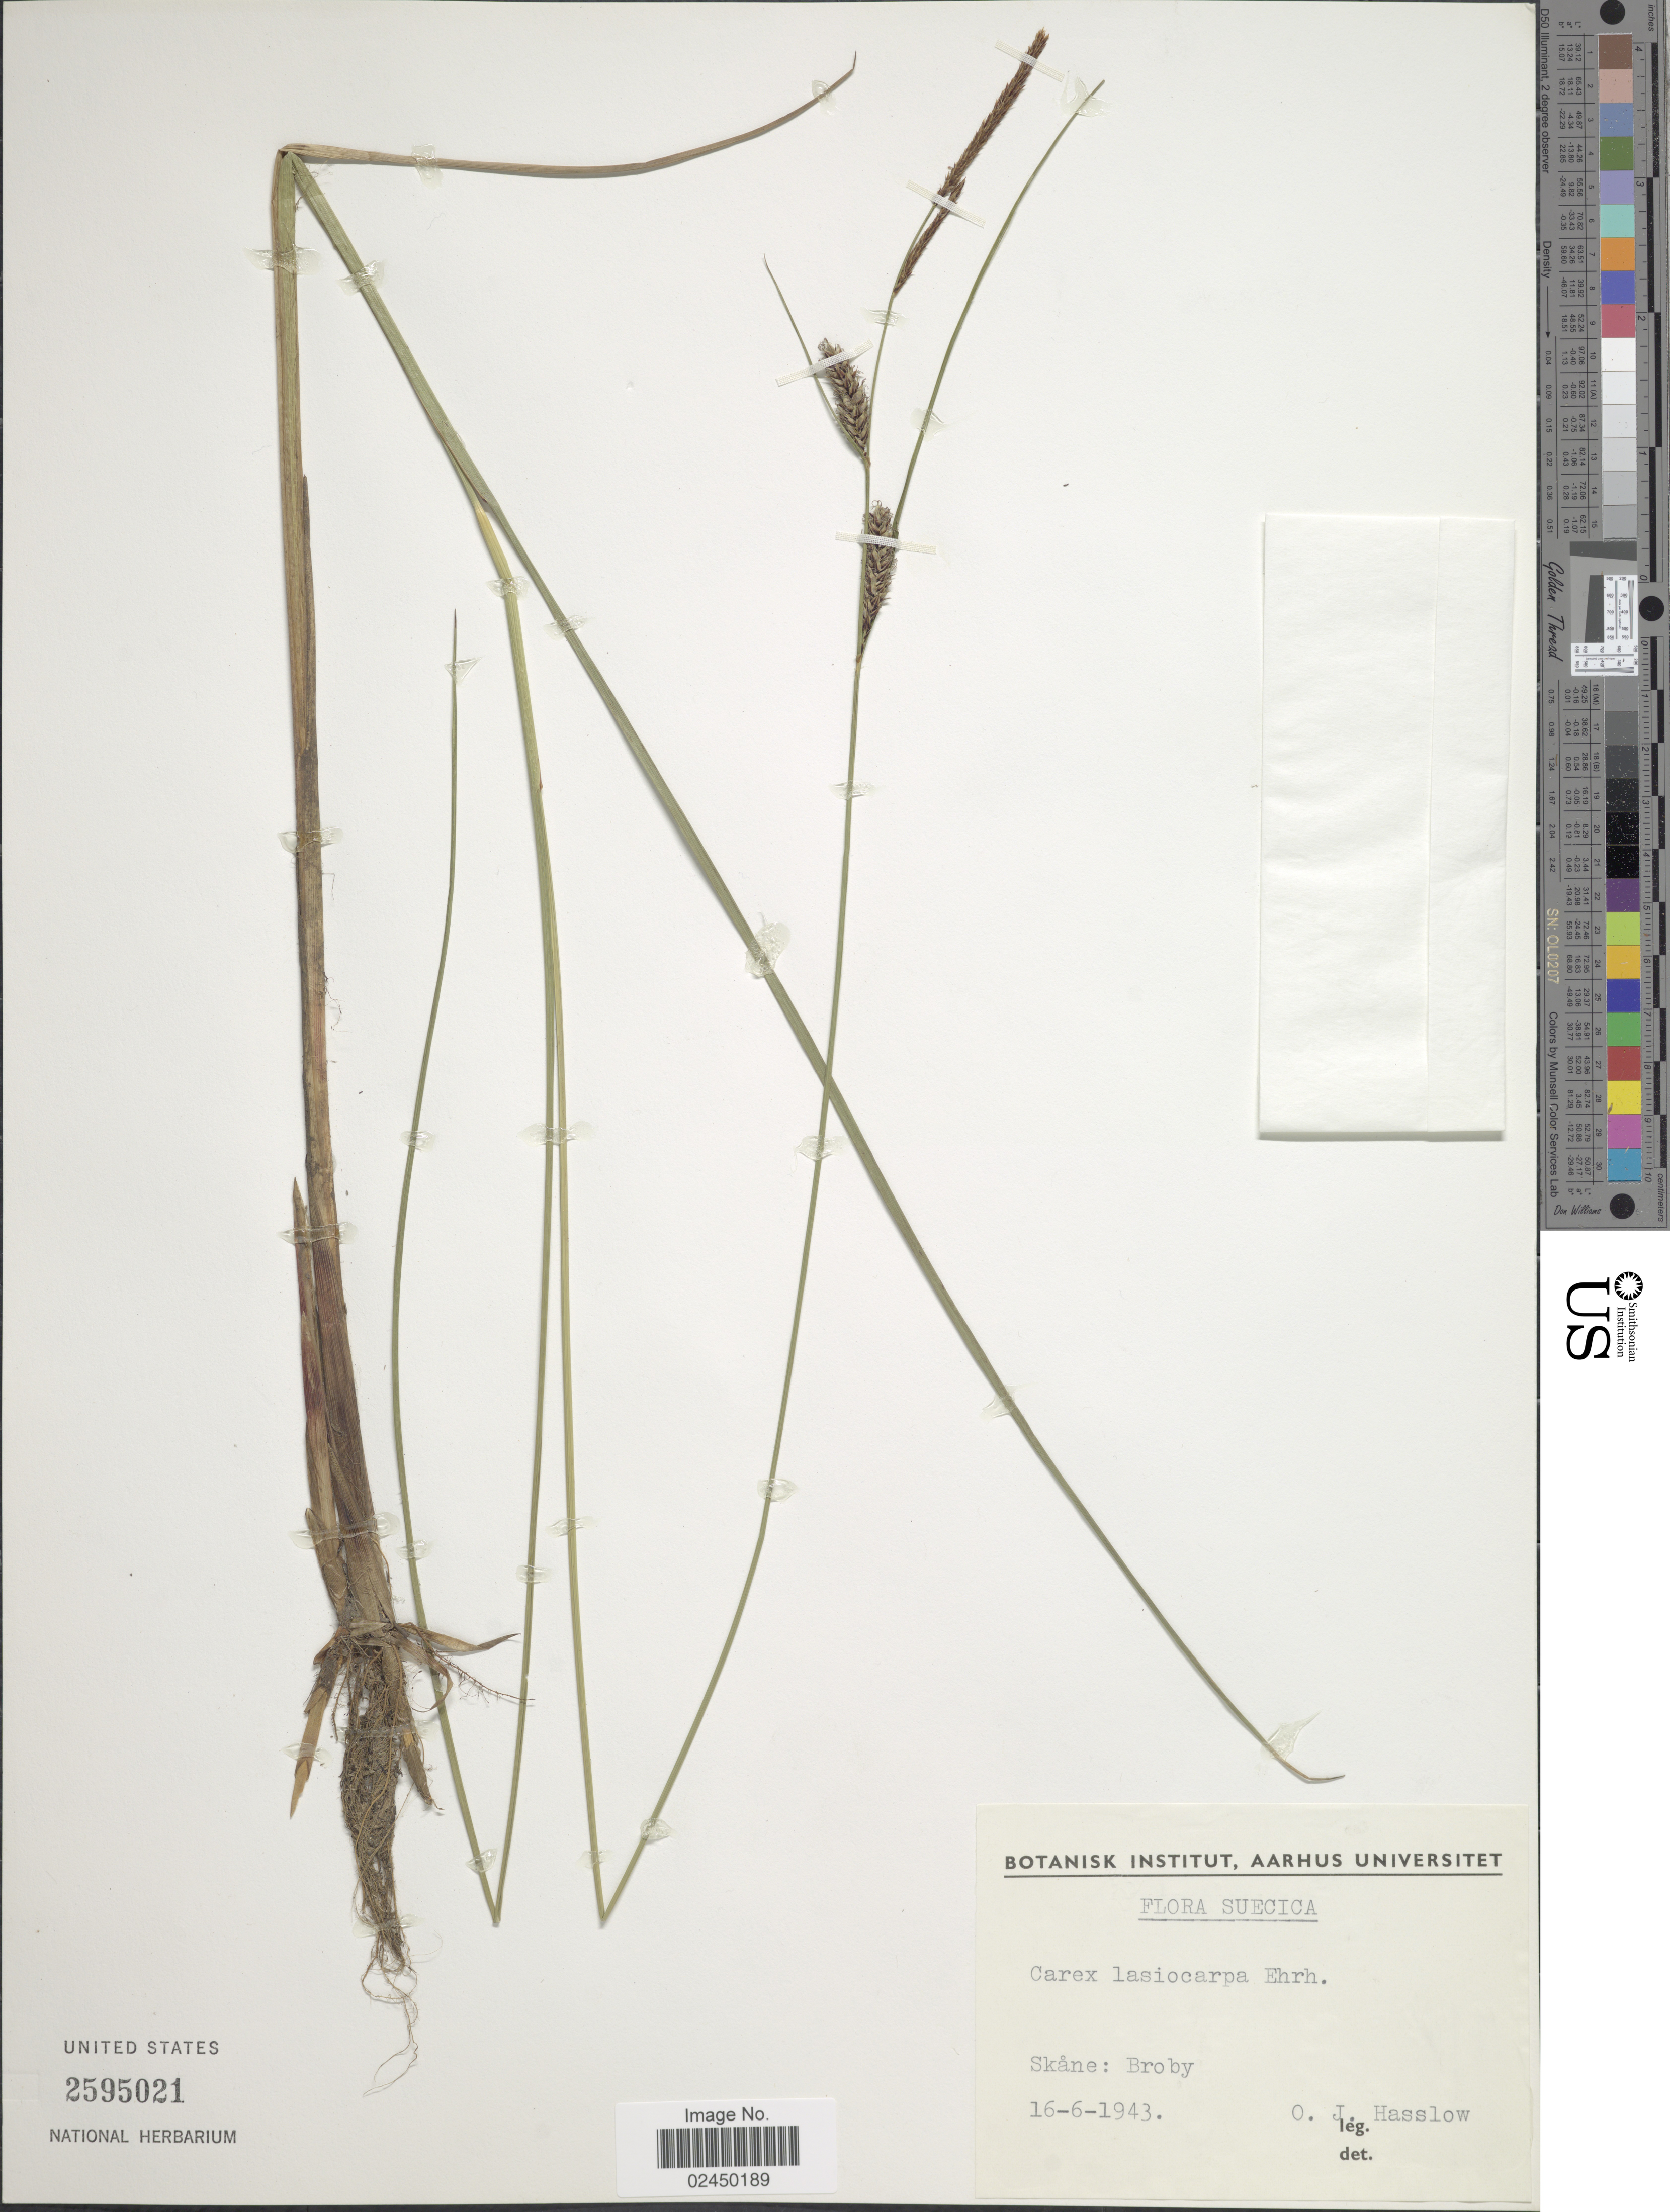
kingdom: Plantae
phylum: Tracheophyta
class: Liliopsida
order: Poales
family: Cyperaceae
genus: Carex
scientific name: Carex lasiocarpa var. lasiocarpa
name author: Ehrh.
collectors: O. Hasslow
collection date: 1943-06-16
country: Sweden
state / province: Skåne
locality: Suecica, Broby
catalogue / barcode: US 2595021